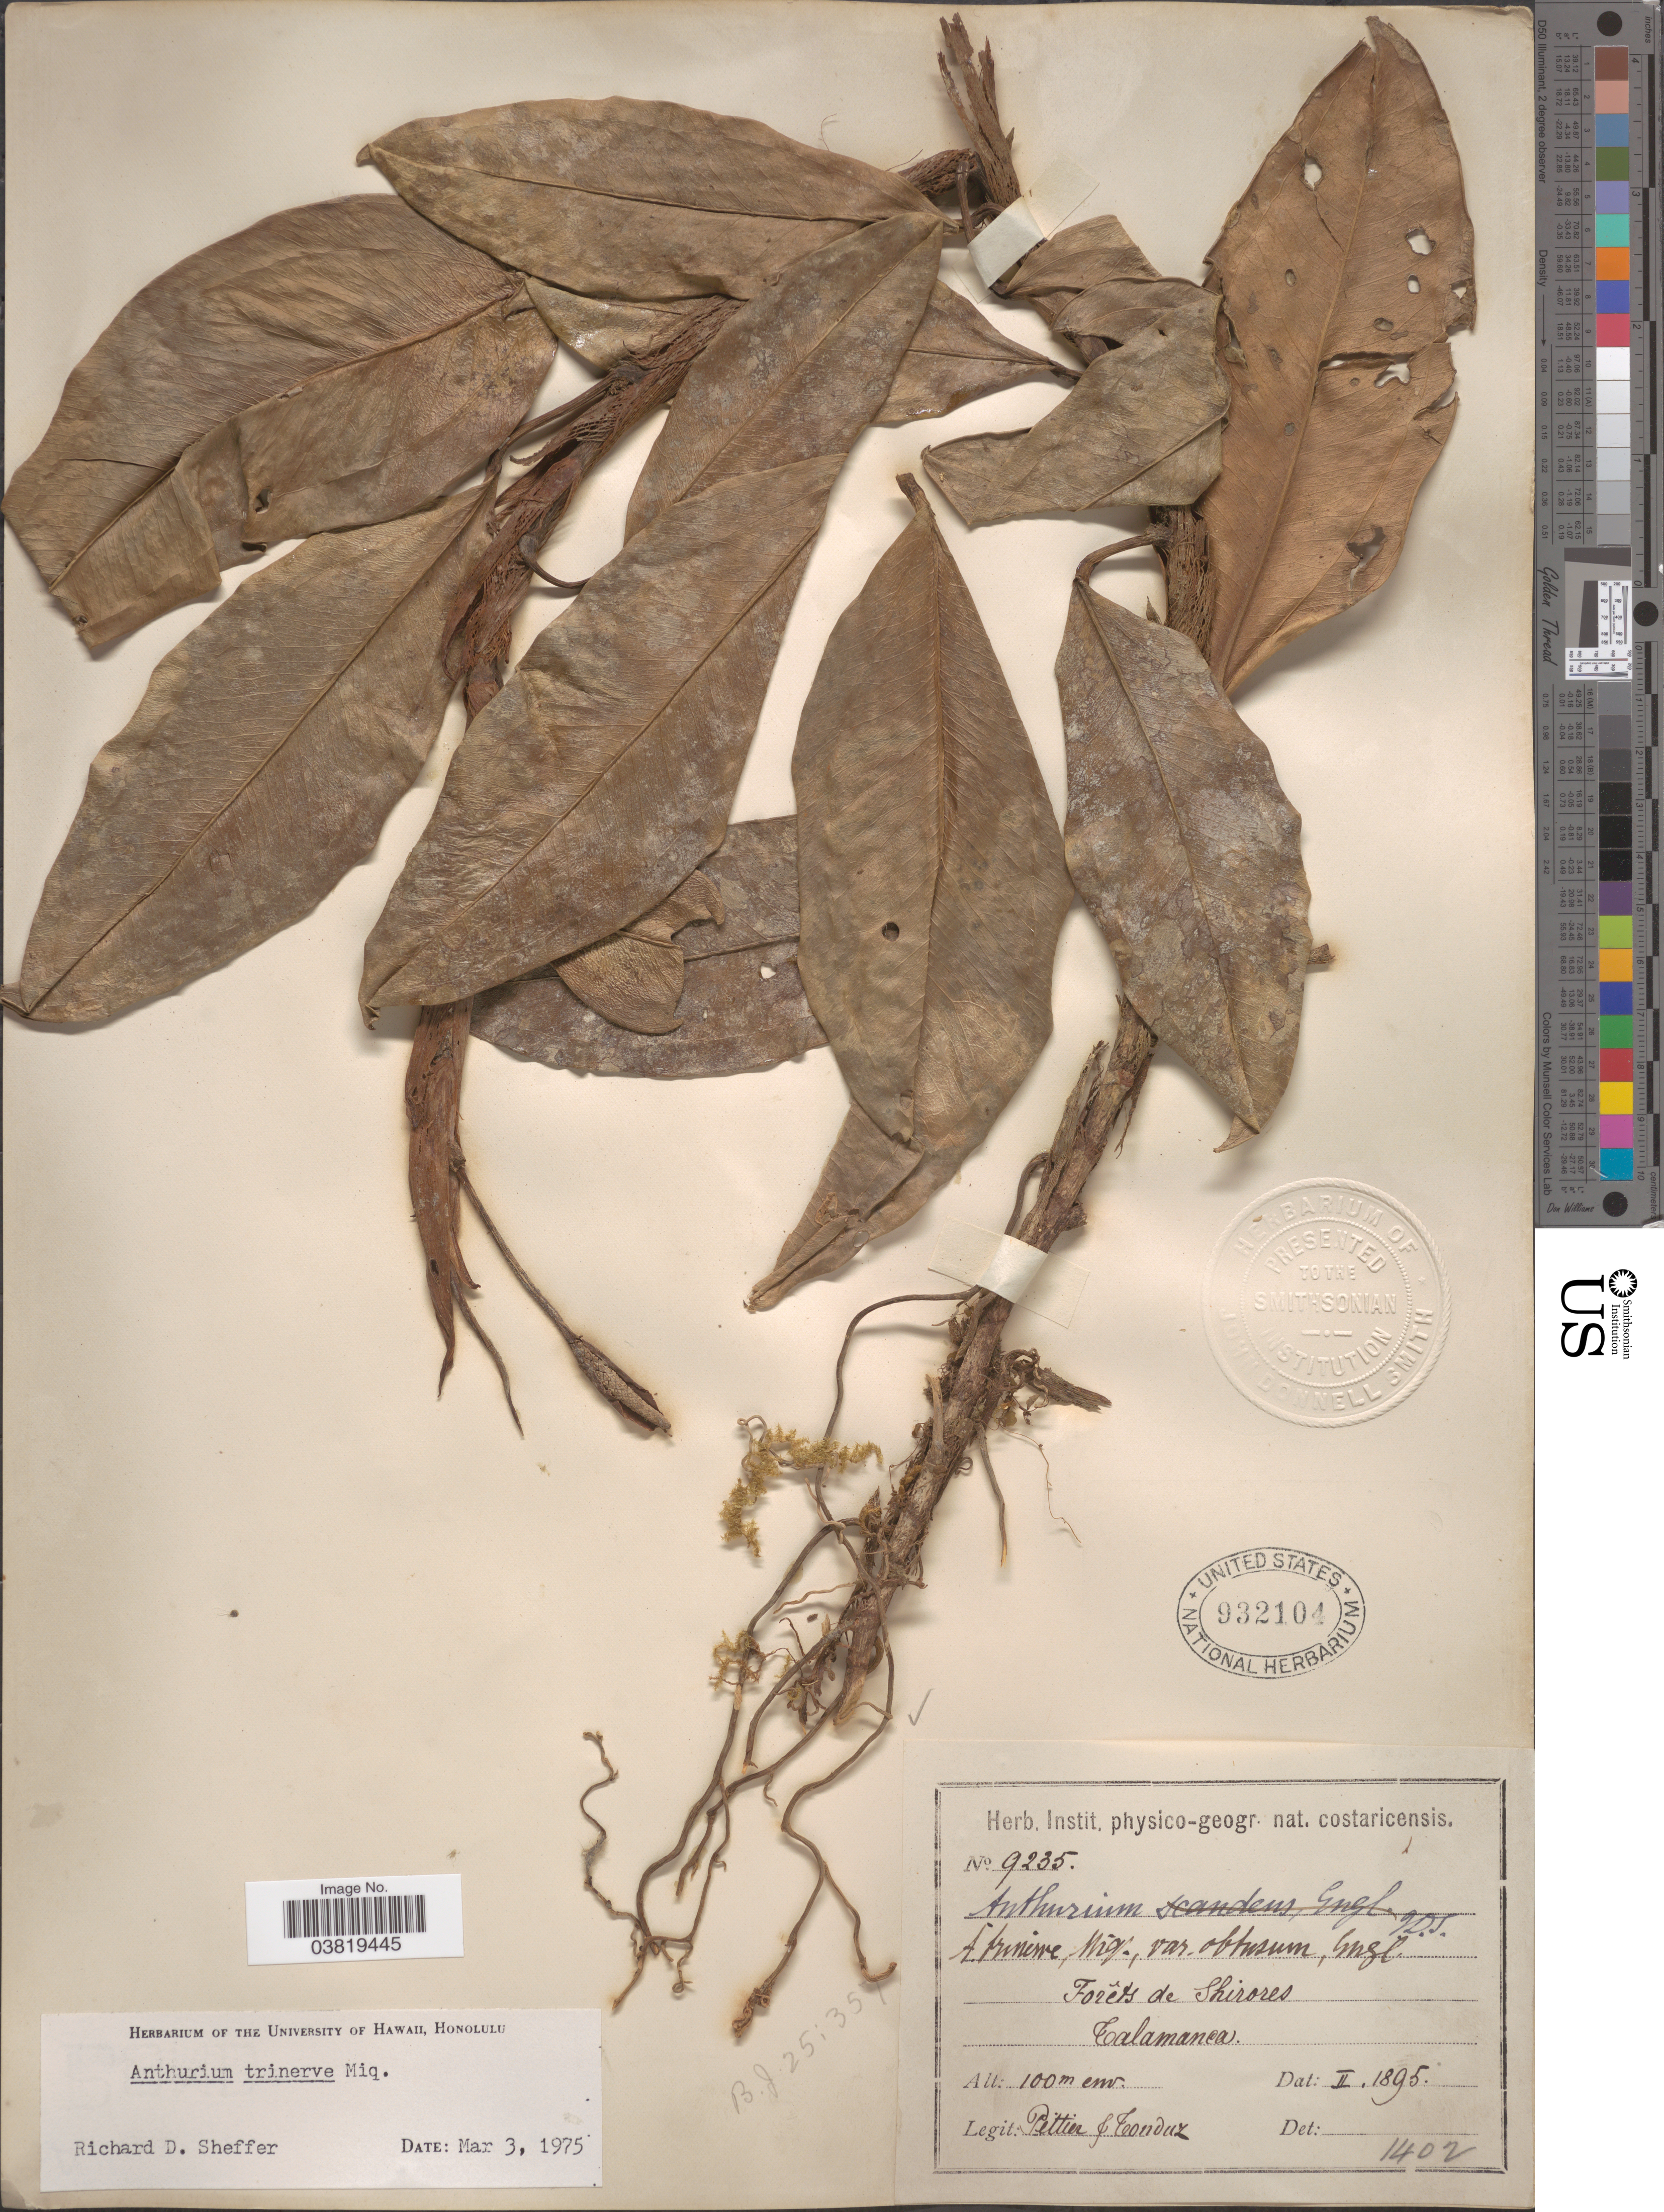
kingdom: Plantae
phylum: Tracheophyta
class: Liliopsida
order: Alismatales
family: Araceae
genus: Anthurium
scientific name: Anthurium trinerve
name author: Miq.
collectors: Pittier, -- & Tonduz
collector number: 9235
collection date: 1895-02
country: Costa Rica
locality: Forêts de Shirores. Talamanca.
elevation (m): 100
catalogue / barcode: US 932104